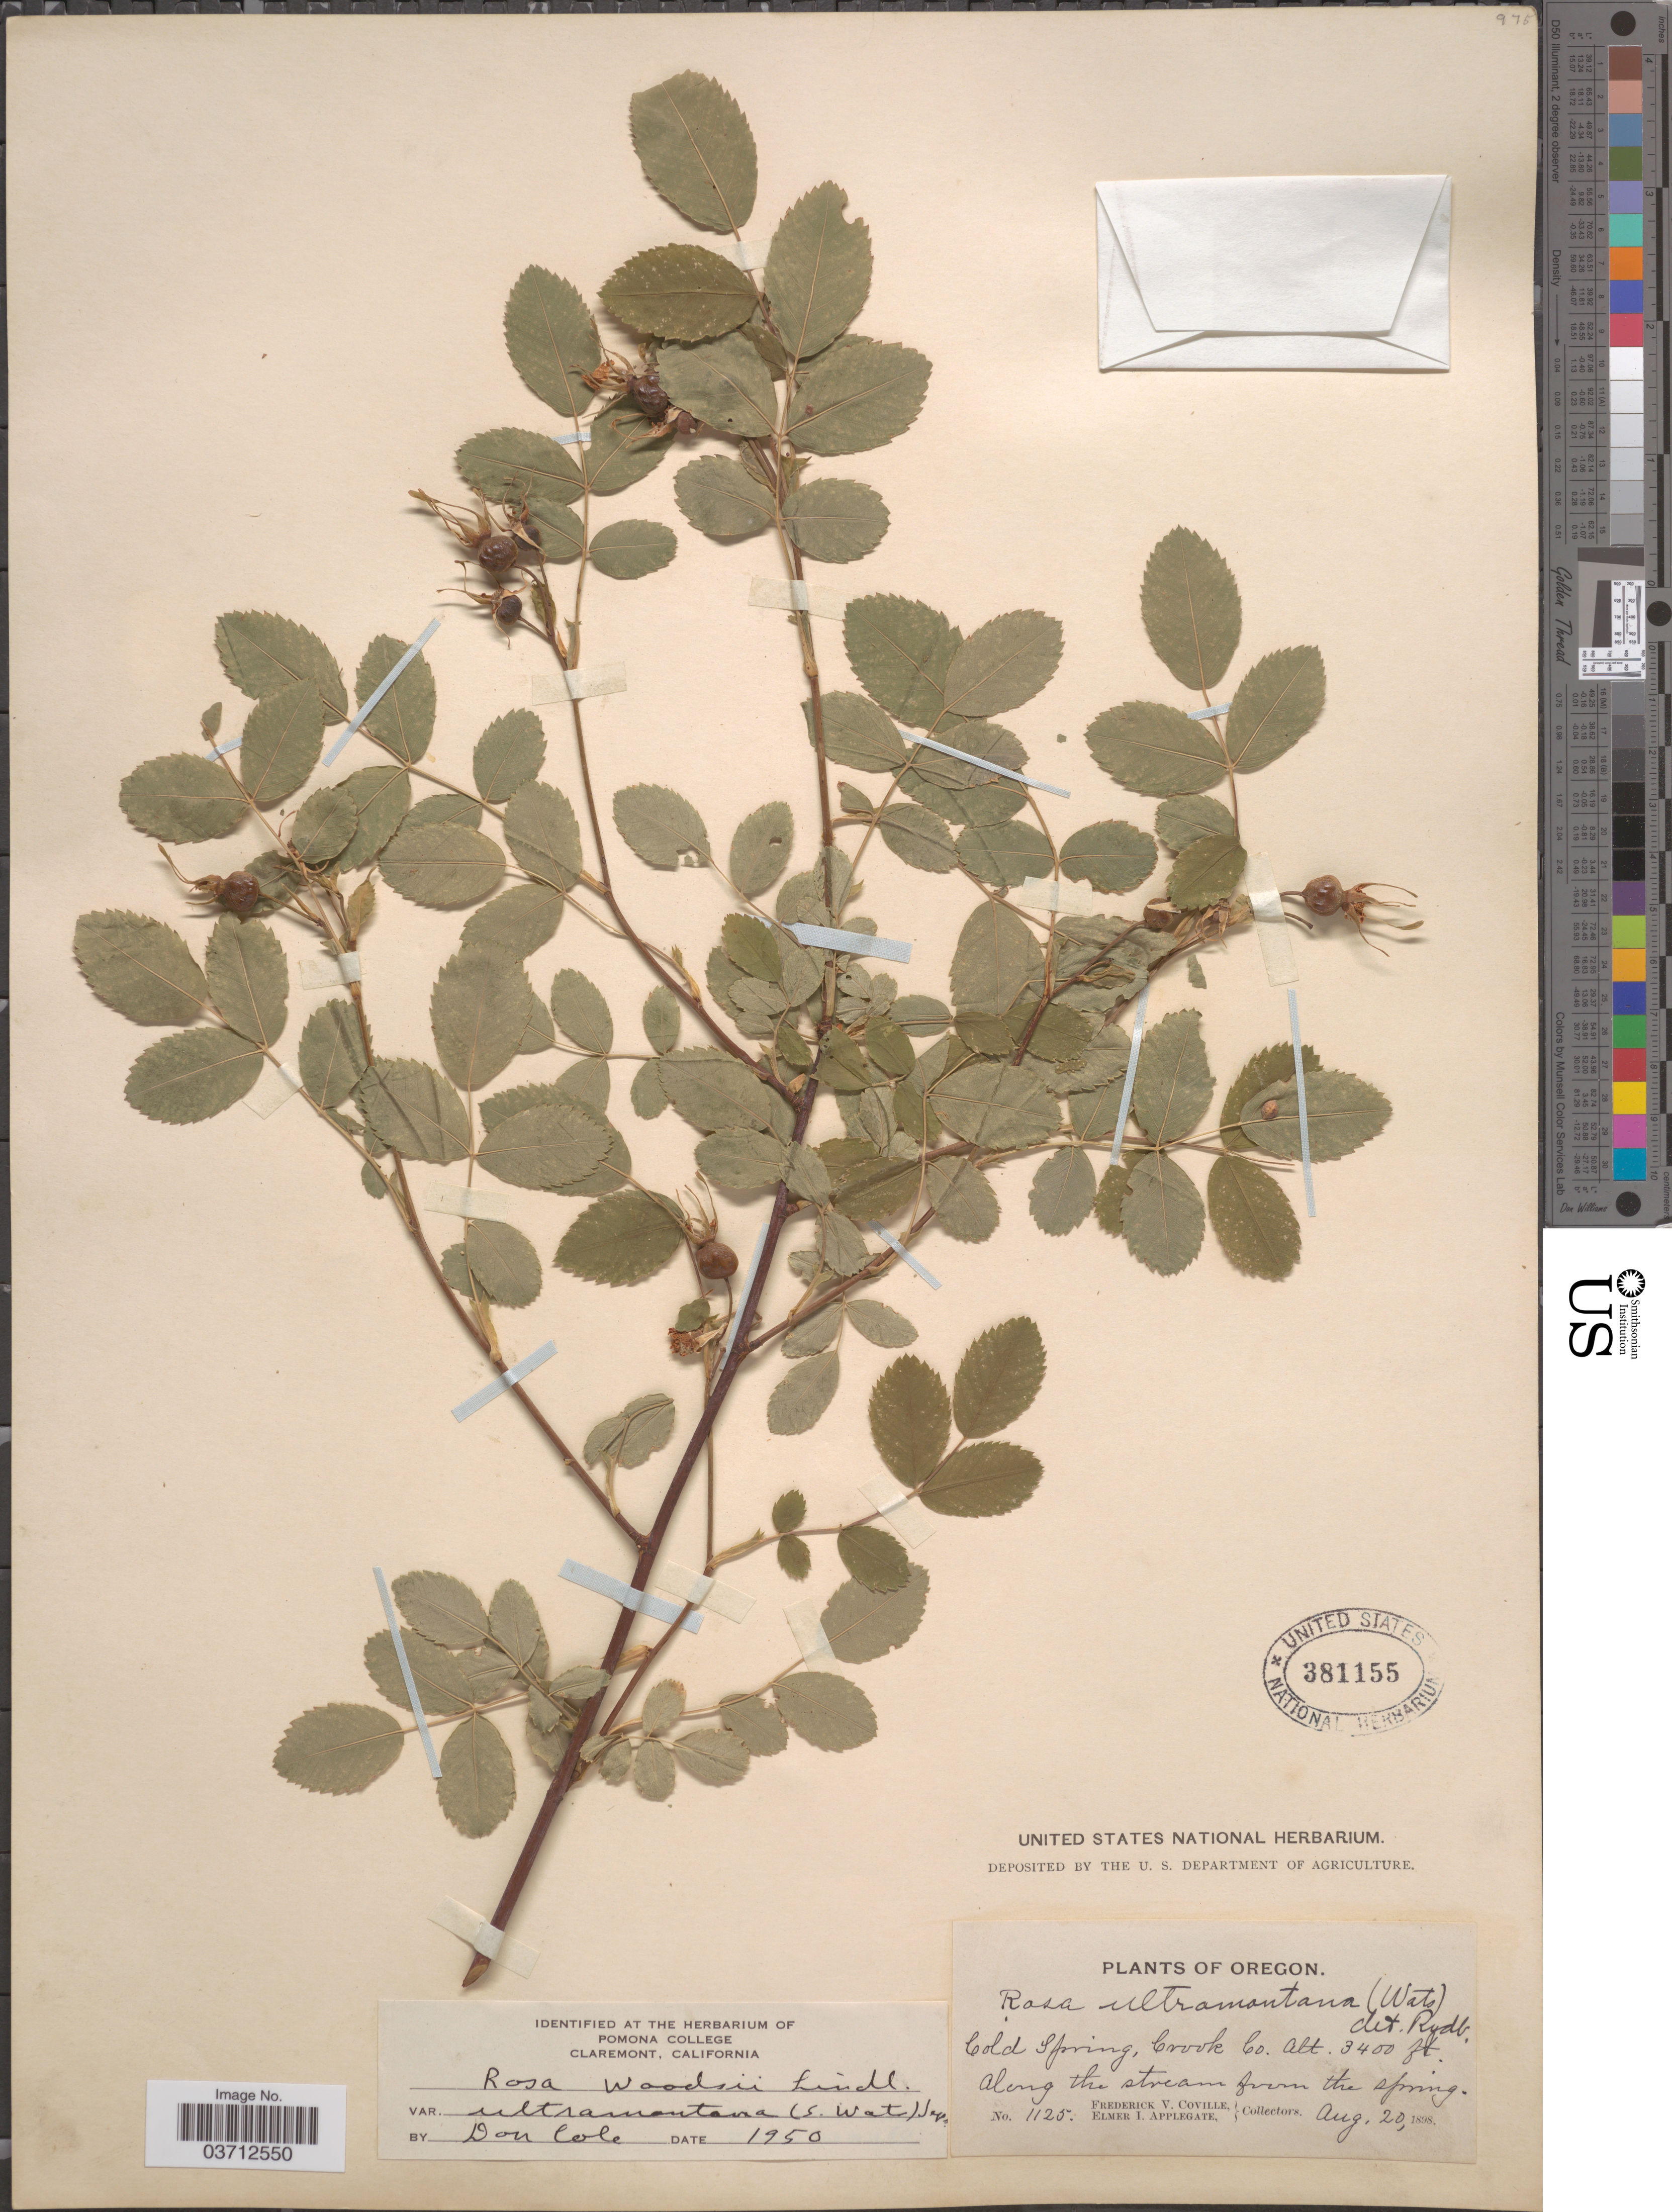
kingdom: Plantae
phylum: Tracheophyta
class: Magnoliopsida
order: Rosales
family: Rosaceae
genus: Rosa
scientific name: Rosa woodsii var. ultramontana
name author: Lindl.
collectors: F. V. Coville & E. I. Applegate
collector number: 1125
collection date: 1898-08-20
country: United States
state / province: Oregon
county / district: Crook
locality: Cold Spring, Crook Co. Along the stream from the spring.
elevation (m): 1036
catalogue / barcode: US 381155